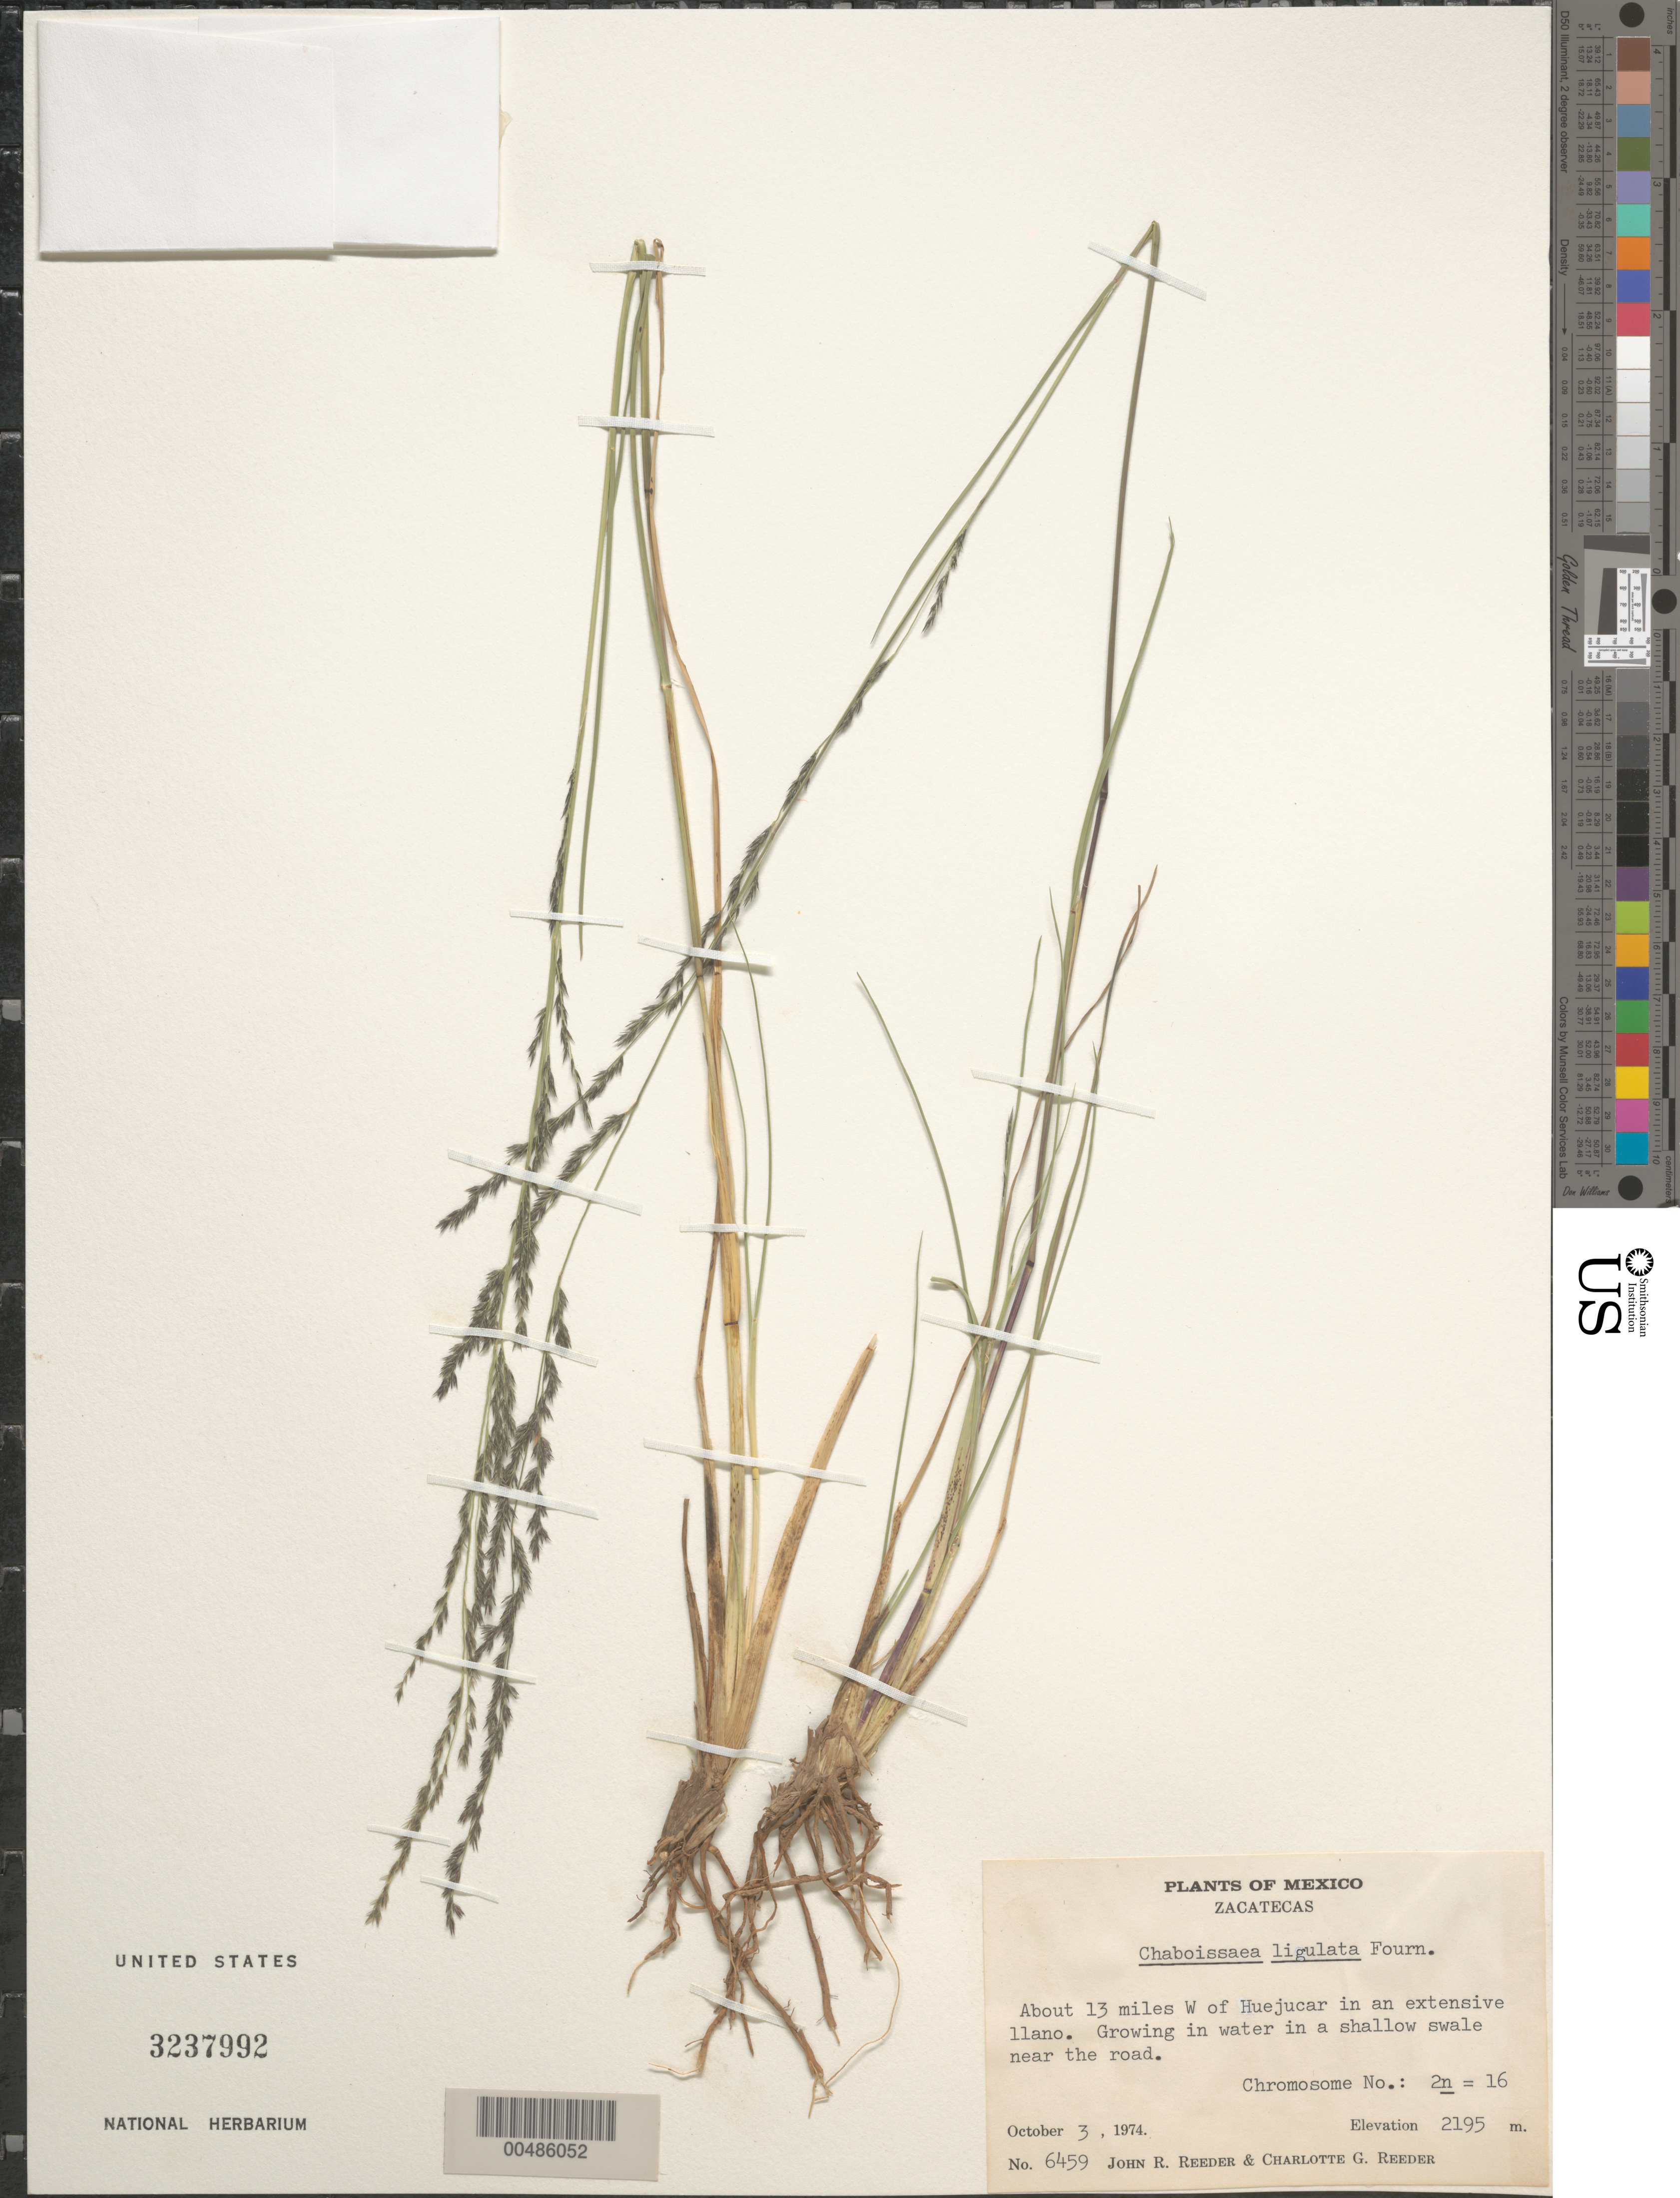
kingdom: Plantae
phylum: Tracheophyta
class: Liliopsida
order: Poales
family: Poaceae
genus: Chaboissaea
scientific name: Chaboissaea ligulata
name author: E. Fourn.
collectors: J. R. Reeder & C. G. Reeder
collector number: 6459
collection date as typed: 3 Oct 1974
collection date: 1974-10-03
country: Mexico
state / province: Zacatecas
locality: About 13 mi W of Huejucar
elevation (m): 2195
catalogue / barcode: US 3237992